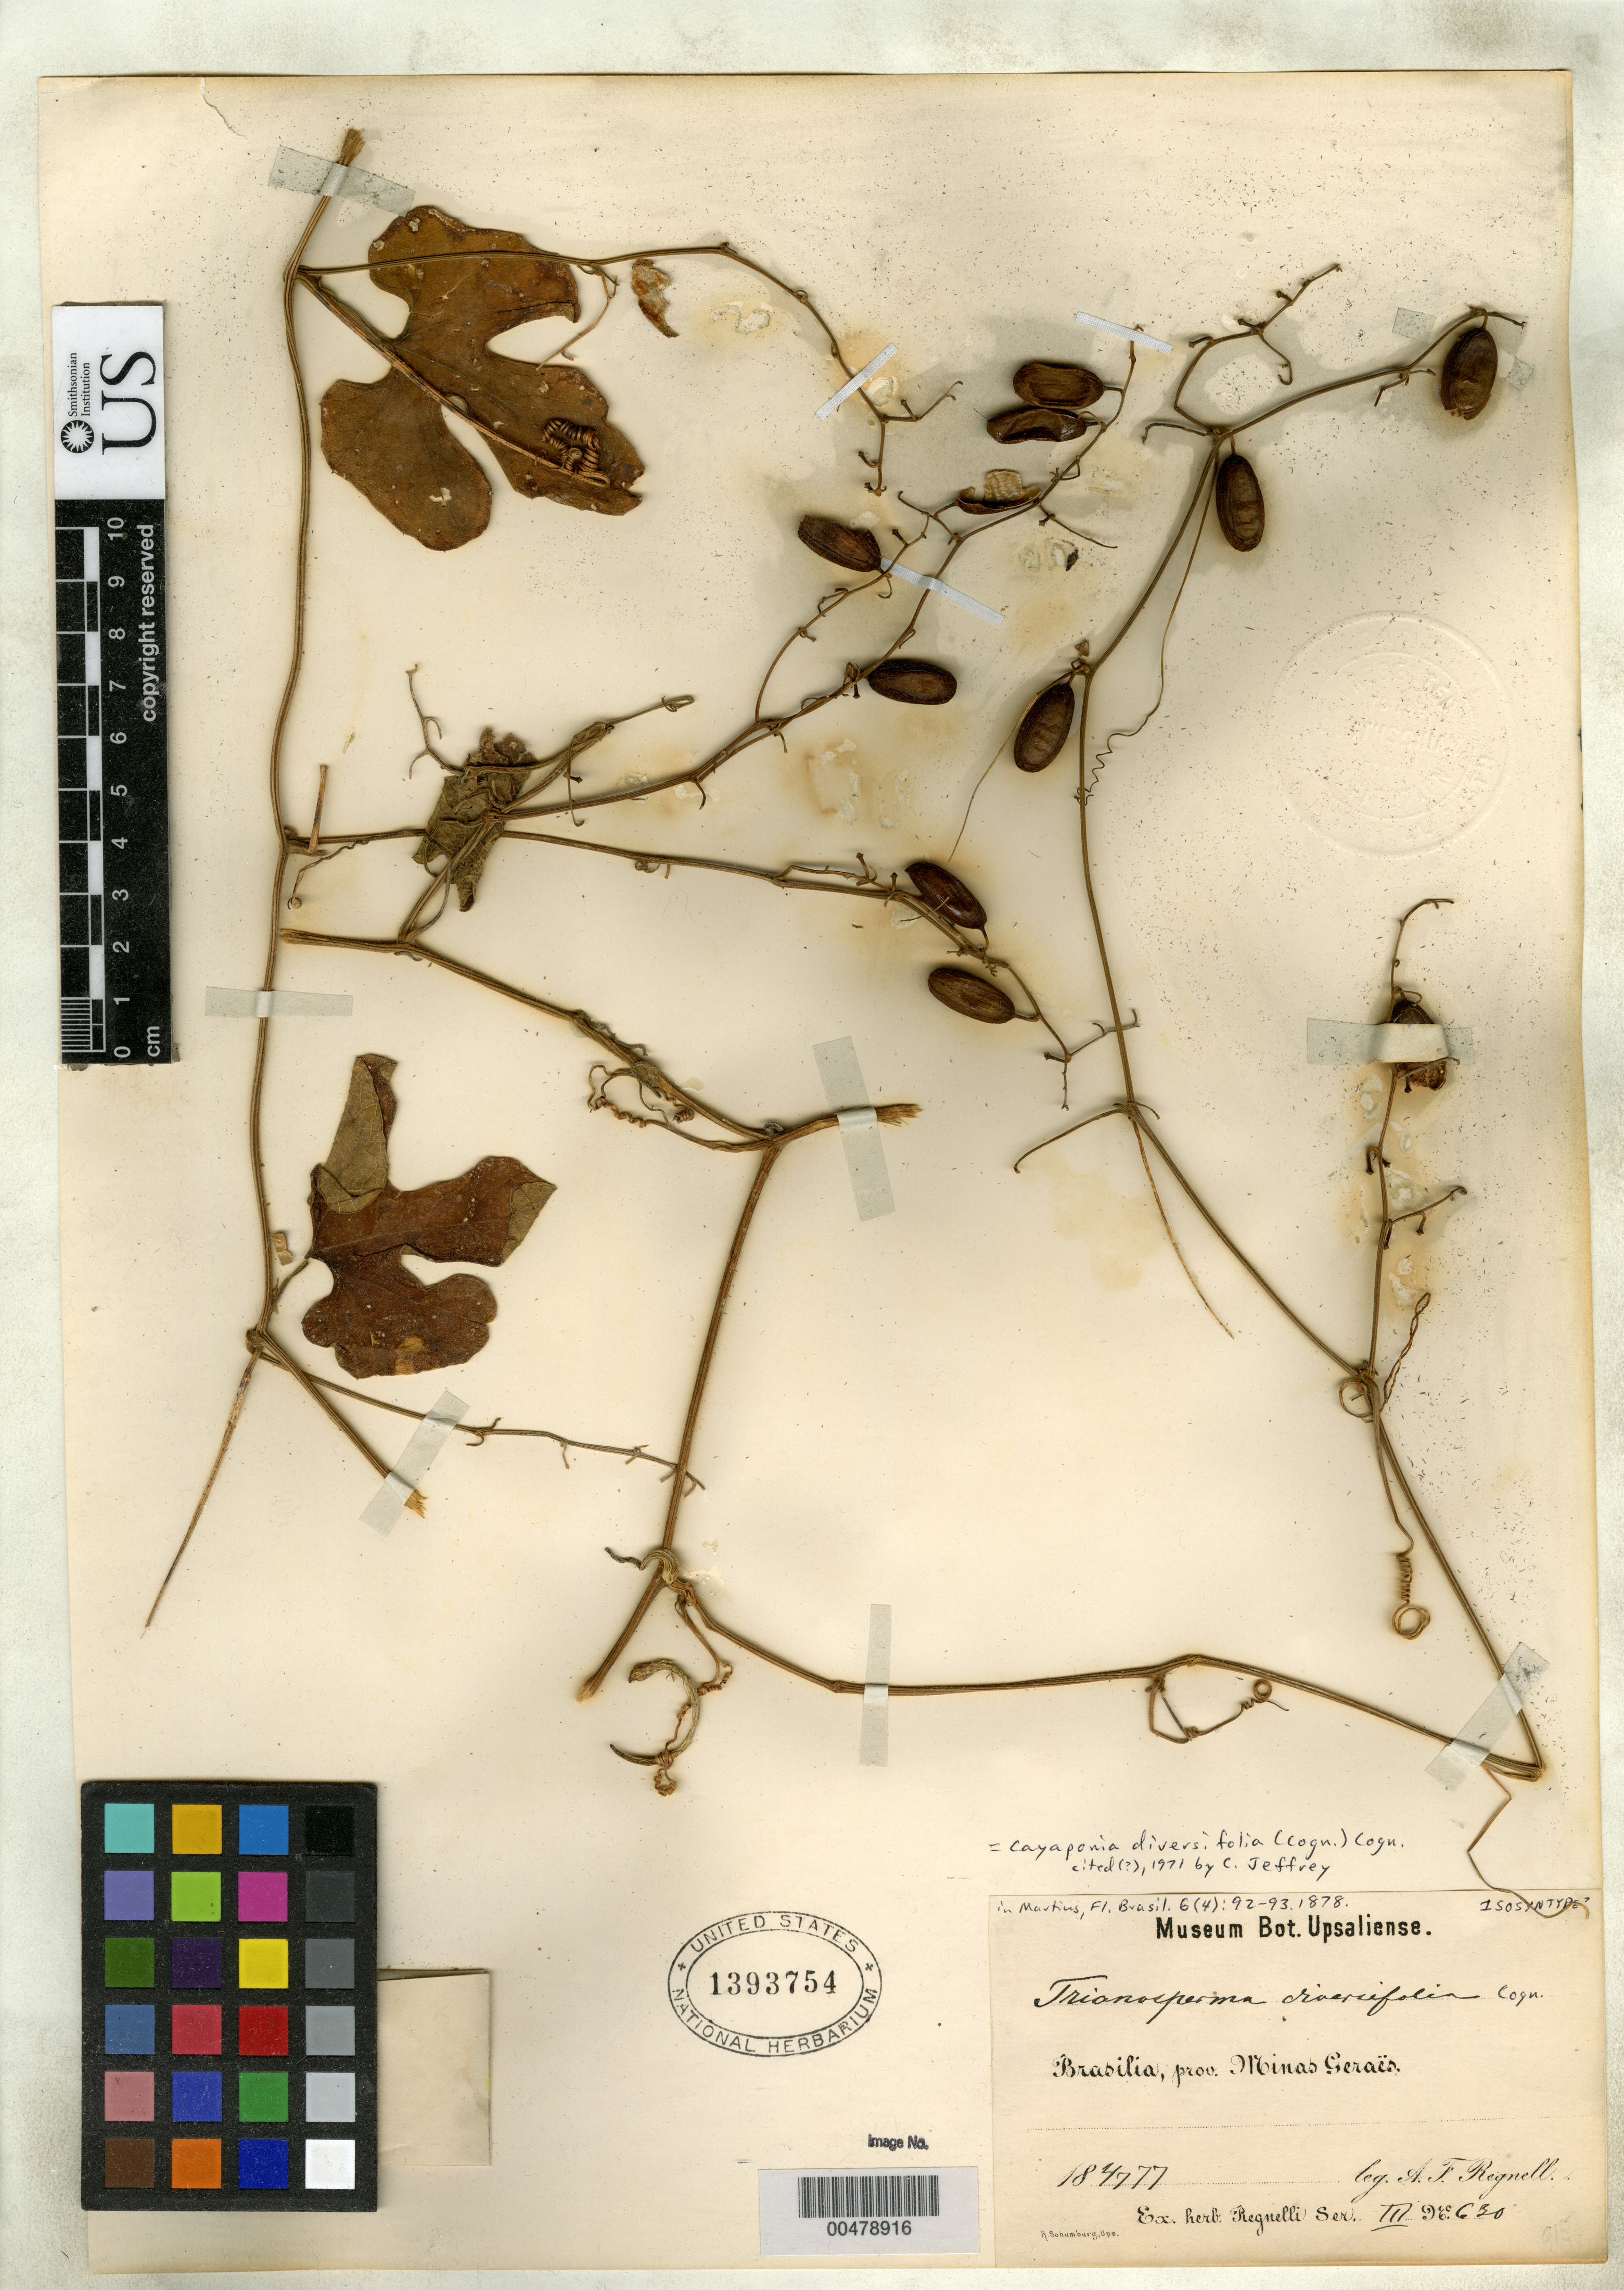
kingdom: Plantae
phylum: Tracheophyta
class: Magnoliopsida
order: Cucurbitales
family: Cucurbitaceae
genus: Trianosperma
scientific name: Trianosperma diversifolia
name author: Cogn. in Mart.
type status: Isosyntype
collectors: A. F. Regnell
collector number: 630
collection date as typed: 1877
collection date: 1877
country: Brazil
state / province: Minas Gerais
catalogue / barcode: US 1393754